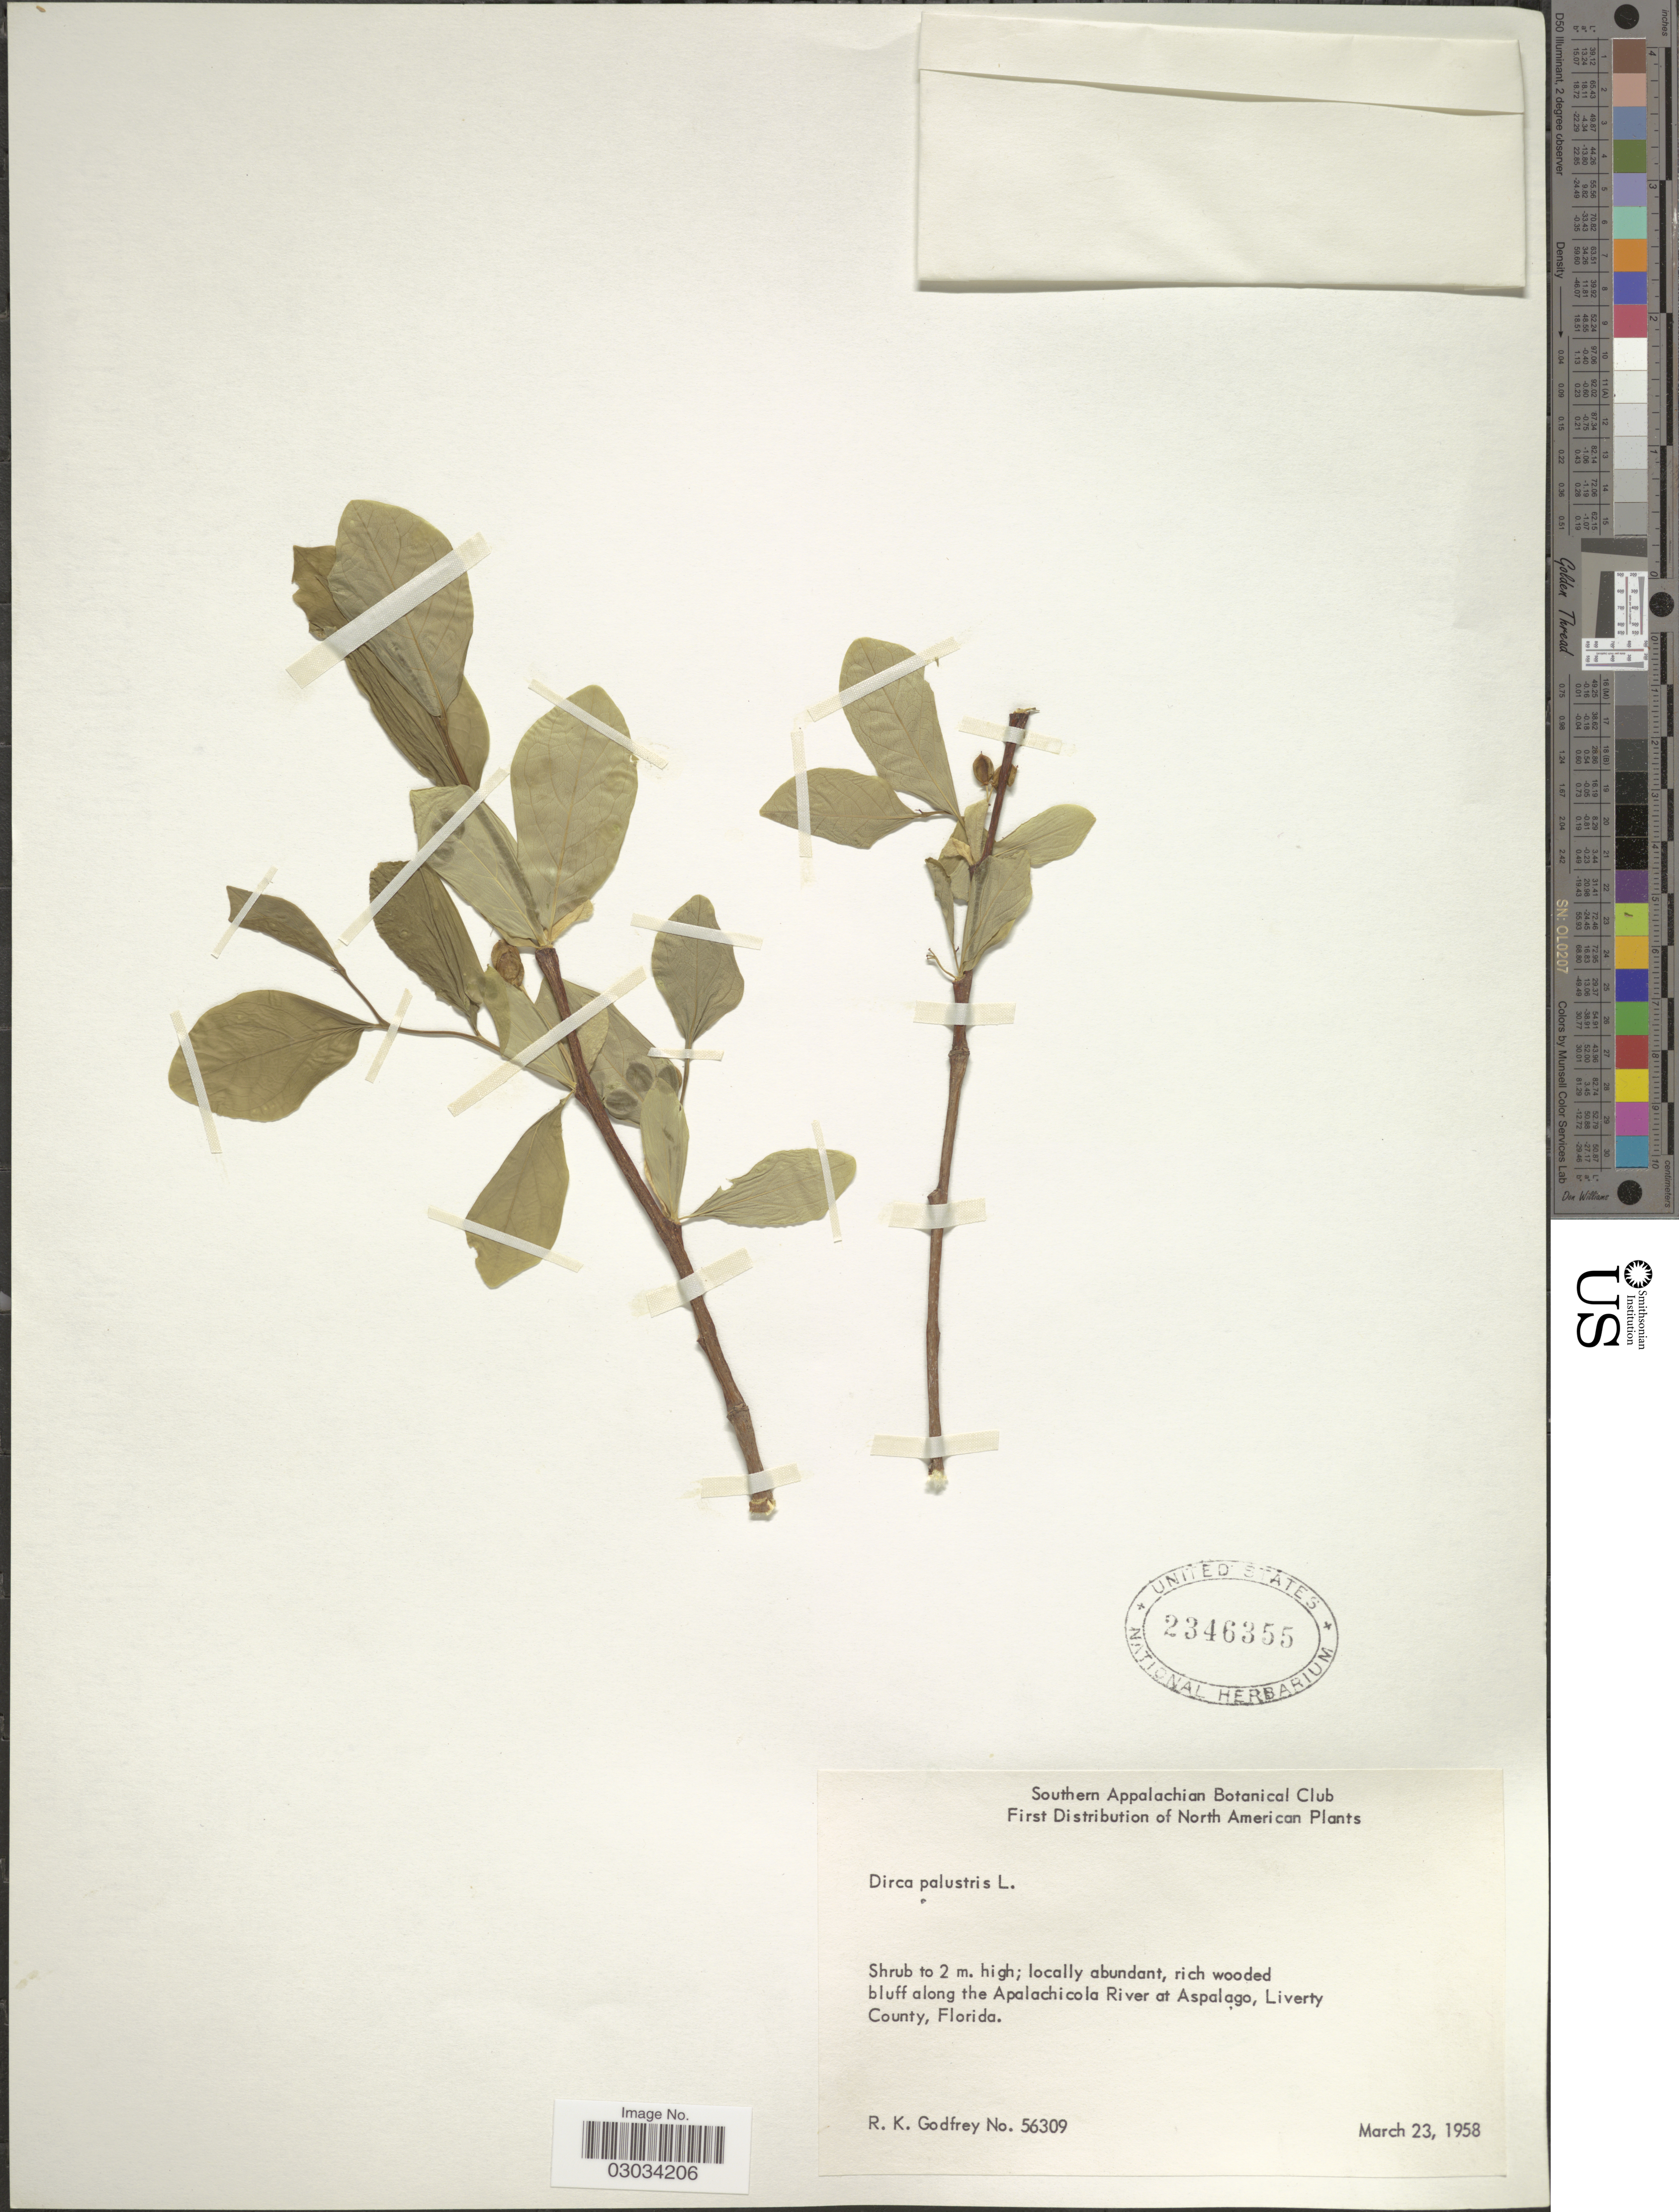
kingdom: Plantae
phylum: Tracheophyta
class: Magnoliopsida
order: Malvales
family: Thymelaeaceae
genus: Dirca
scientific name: Dirca palustris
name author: L.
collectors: R. K. Godfrey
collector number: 56309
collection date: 1958-03-23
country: United States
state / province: Florida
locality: Rich wooded bluff along the Apalachicola River at Aspalago, Liverty County.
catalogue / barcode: US 2346355